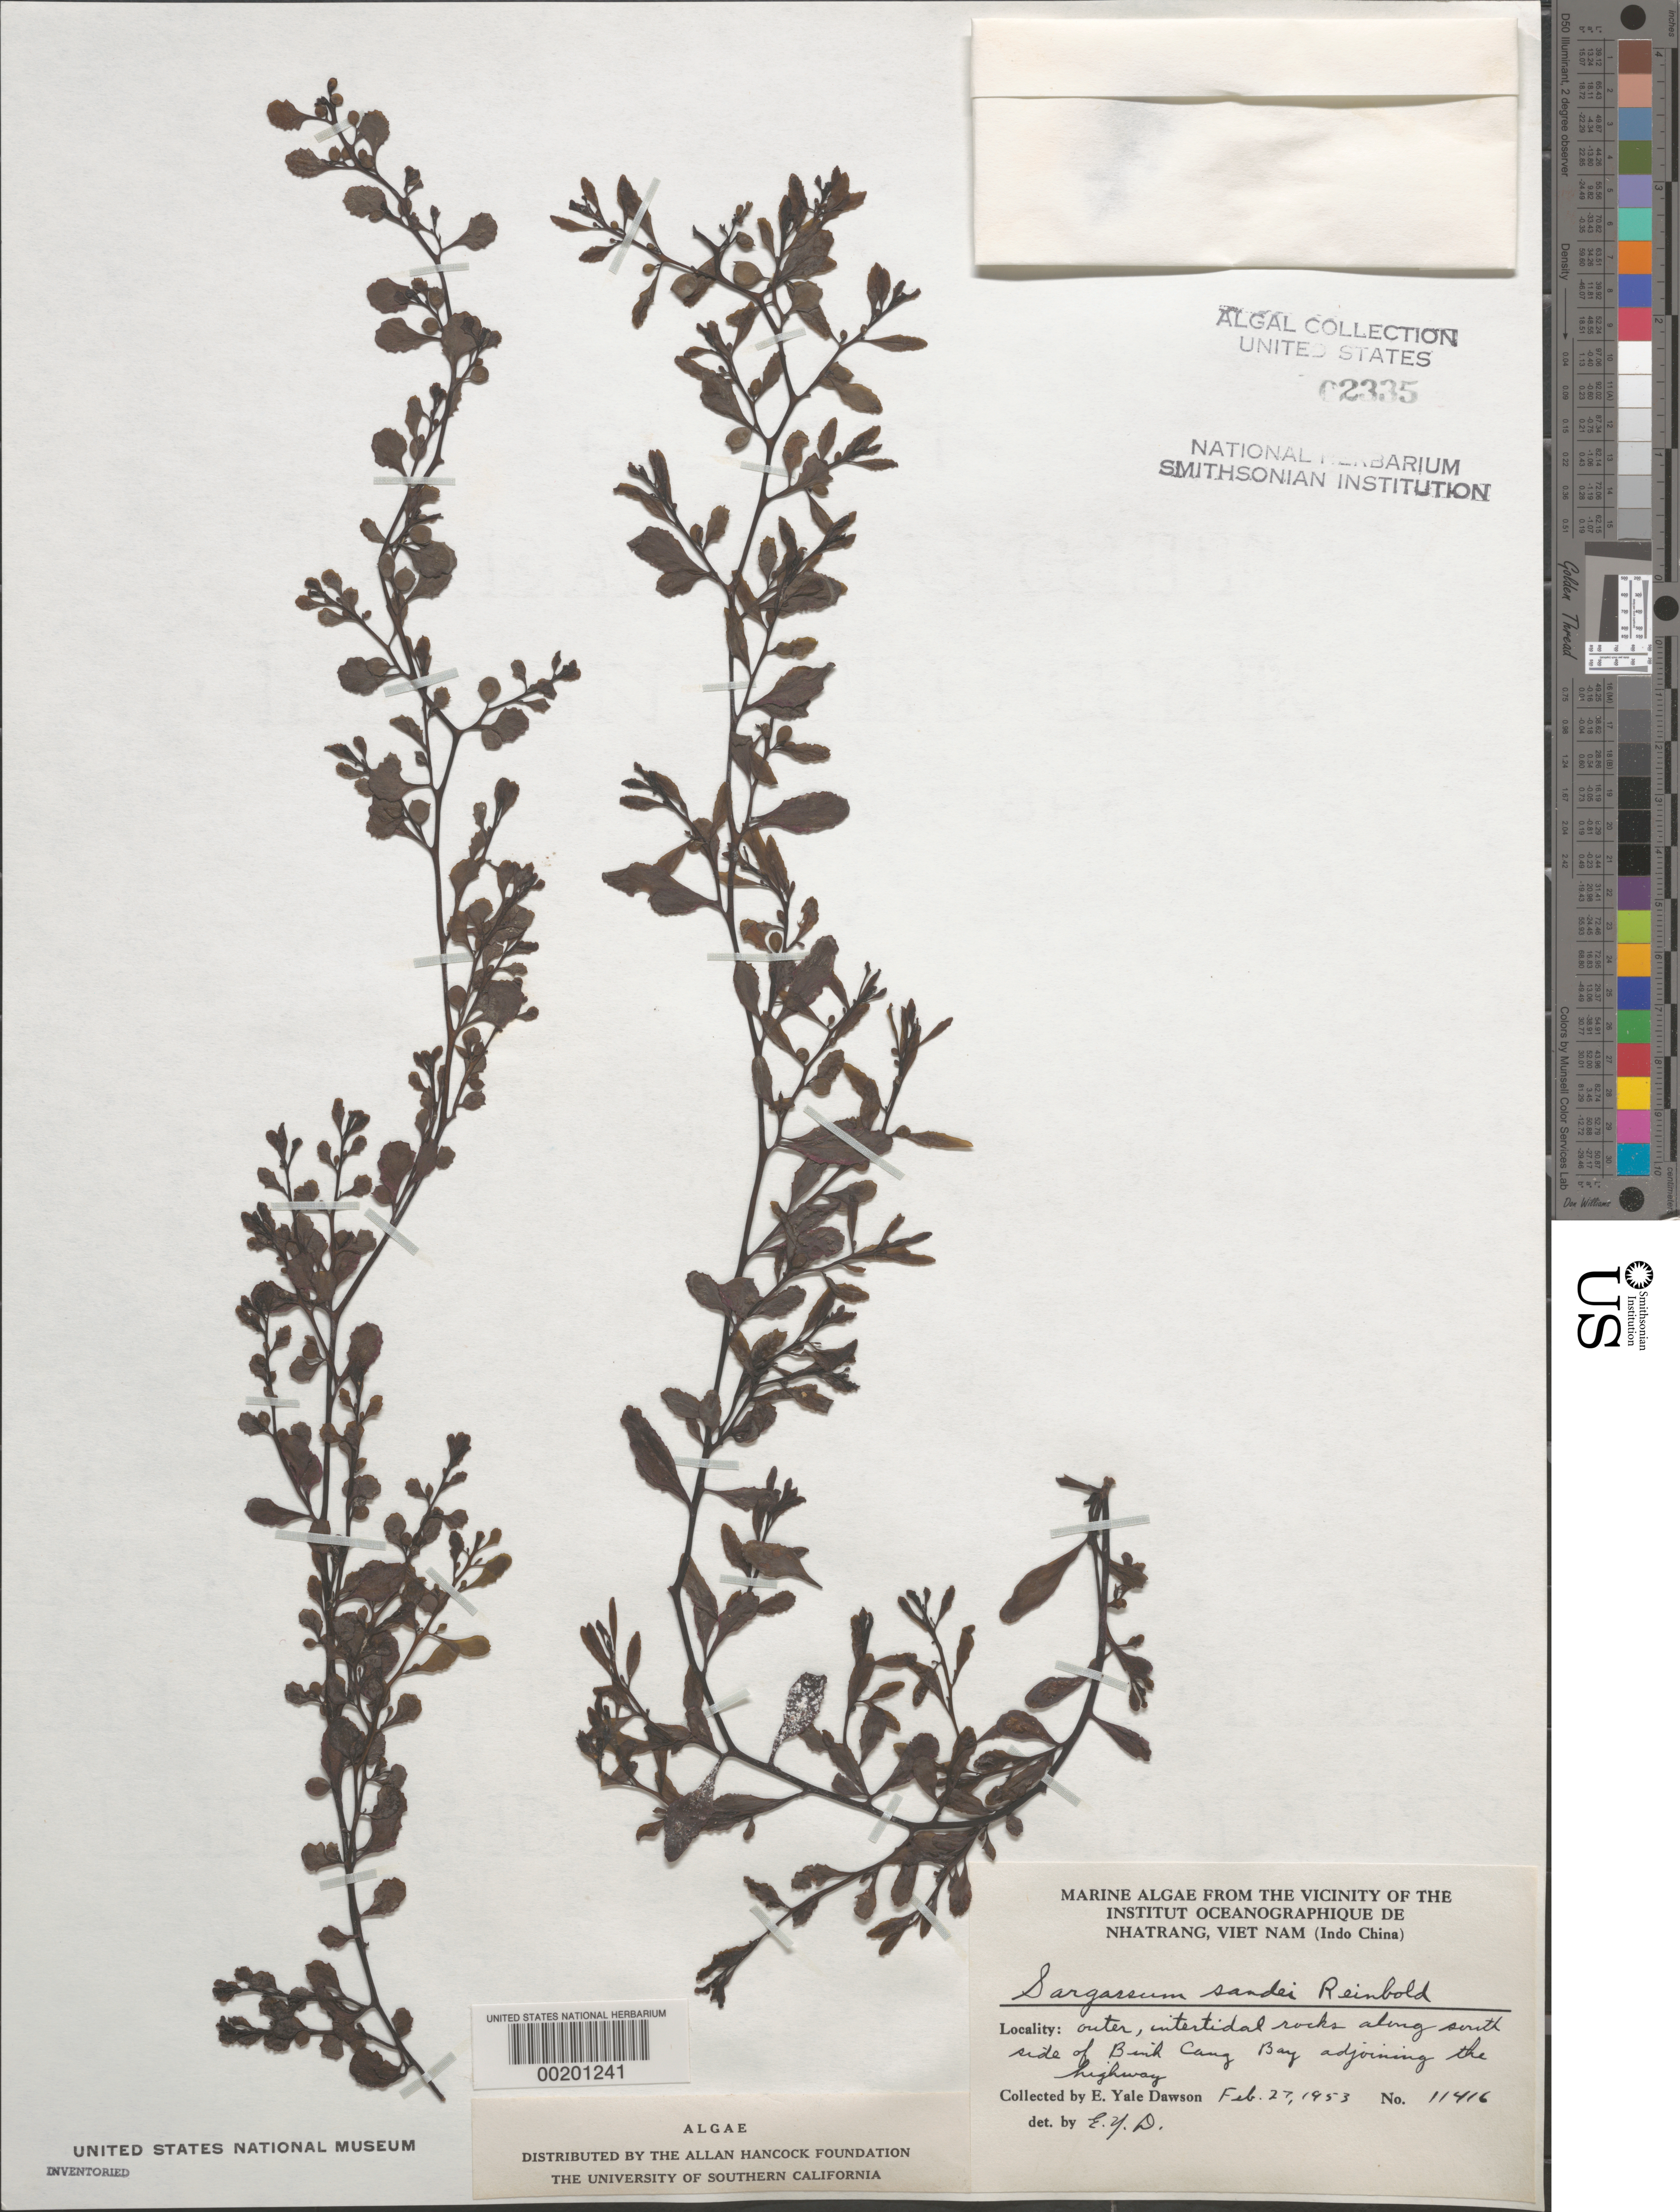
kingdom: Chromista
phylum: Ochrophyta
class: Phaeophyceae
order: Fucales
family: Sargassaceae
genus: Sargassum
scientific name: Sargassum incisifolium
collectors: E. Y. Dawson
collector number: EYD 11416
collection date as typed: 27 Feb 1953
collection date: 1953-02-27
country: Vietnam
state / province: Phu Khanh Province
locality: South binhcang bay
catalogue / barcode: US 2335